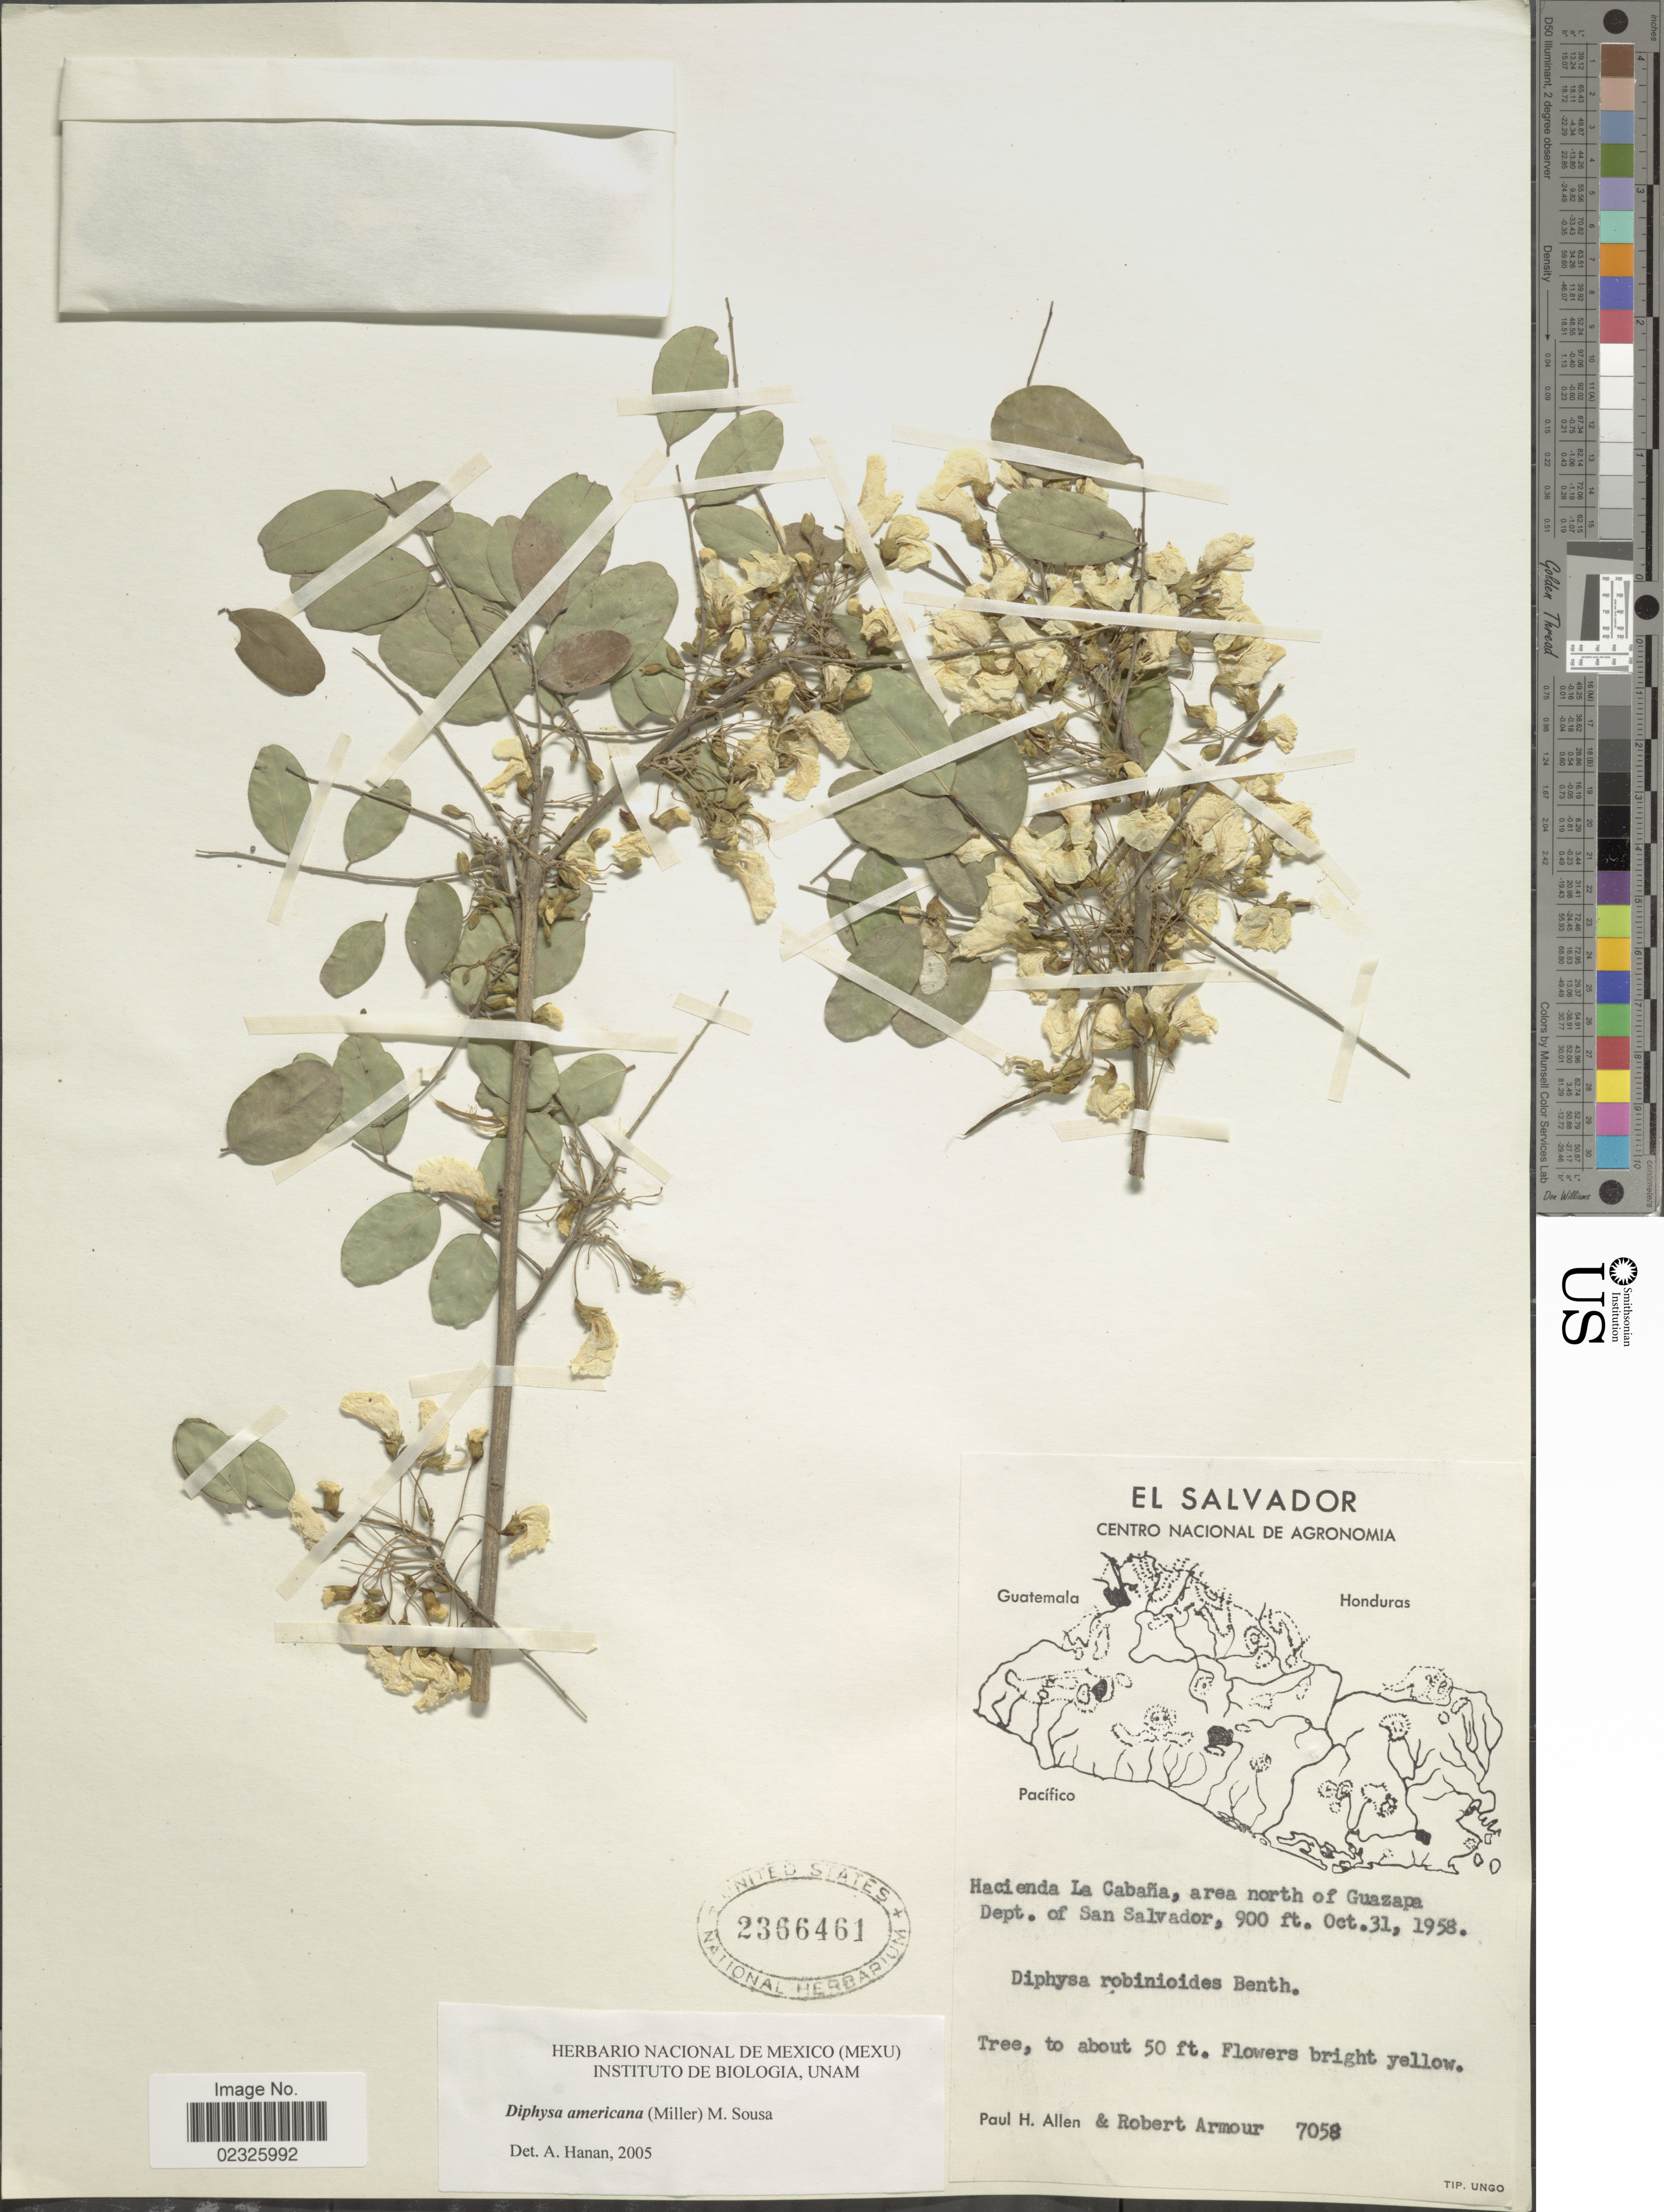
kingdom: Plantae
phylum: Tracheophyta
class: Magnoliopsida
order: Fabales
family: Fabaceae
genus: Diphysa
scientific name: Diphysa americana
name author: (Mill.) M. Sousa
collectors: P. H. Allen & R. Armour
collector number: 7058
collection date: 1958-10-31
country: El Salvador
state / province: San Salvador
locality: Hacienda La Cabana, area north of Guazapa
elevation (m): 274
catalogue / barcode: US 2366461